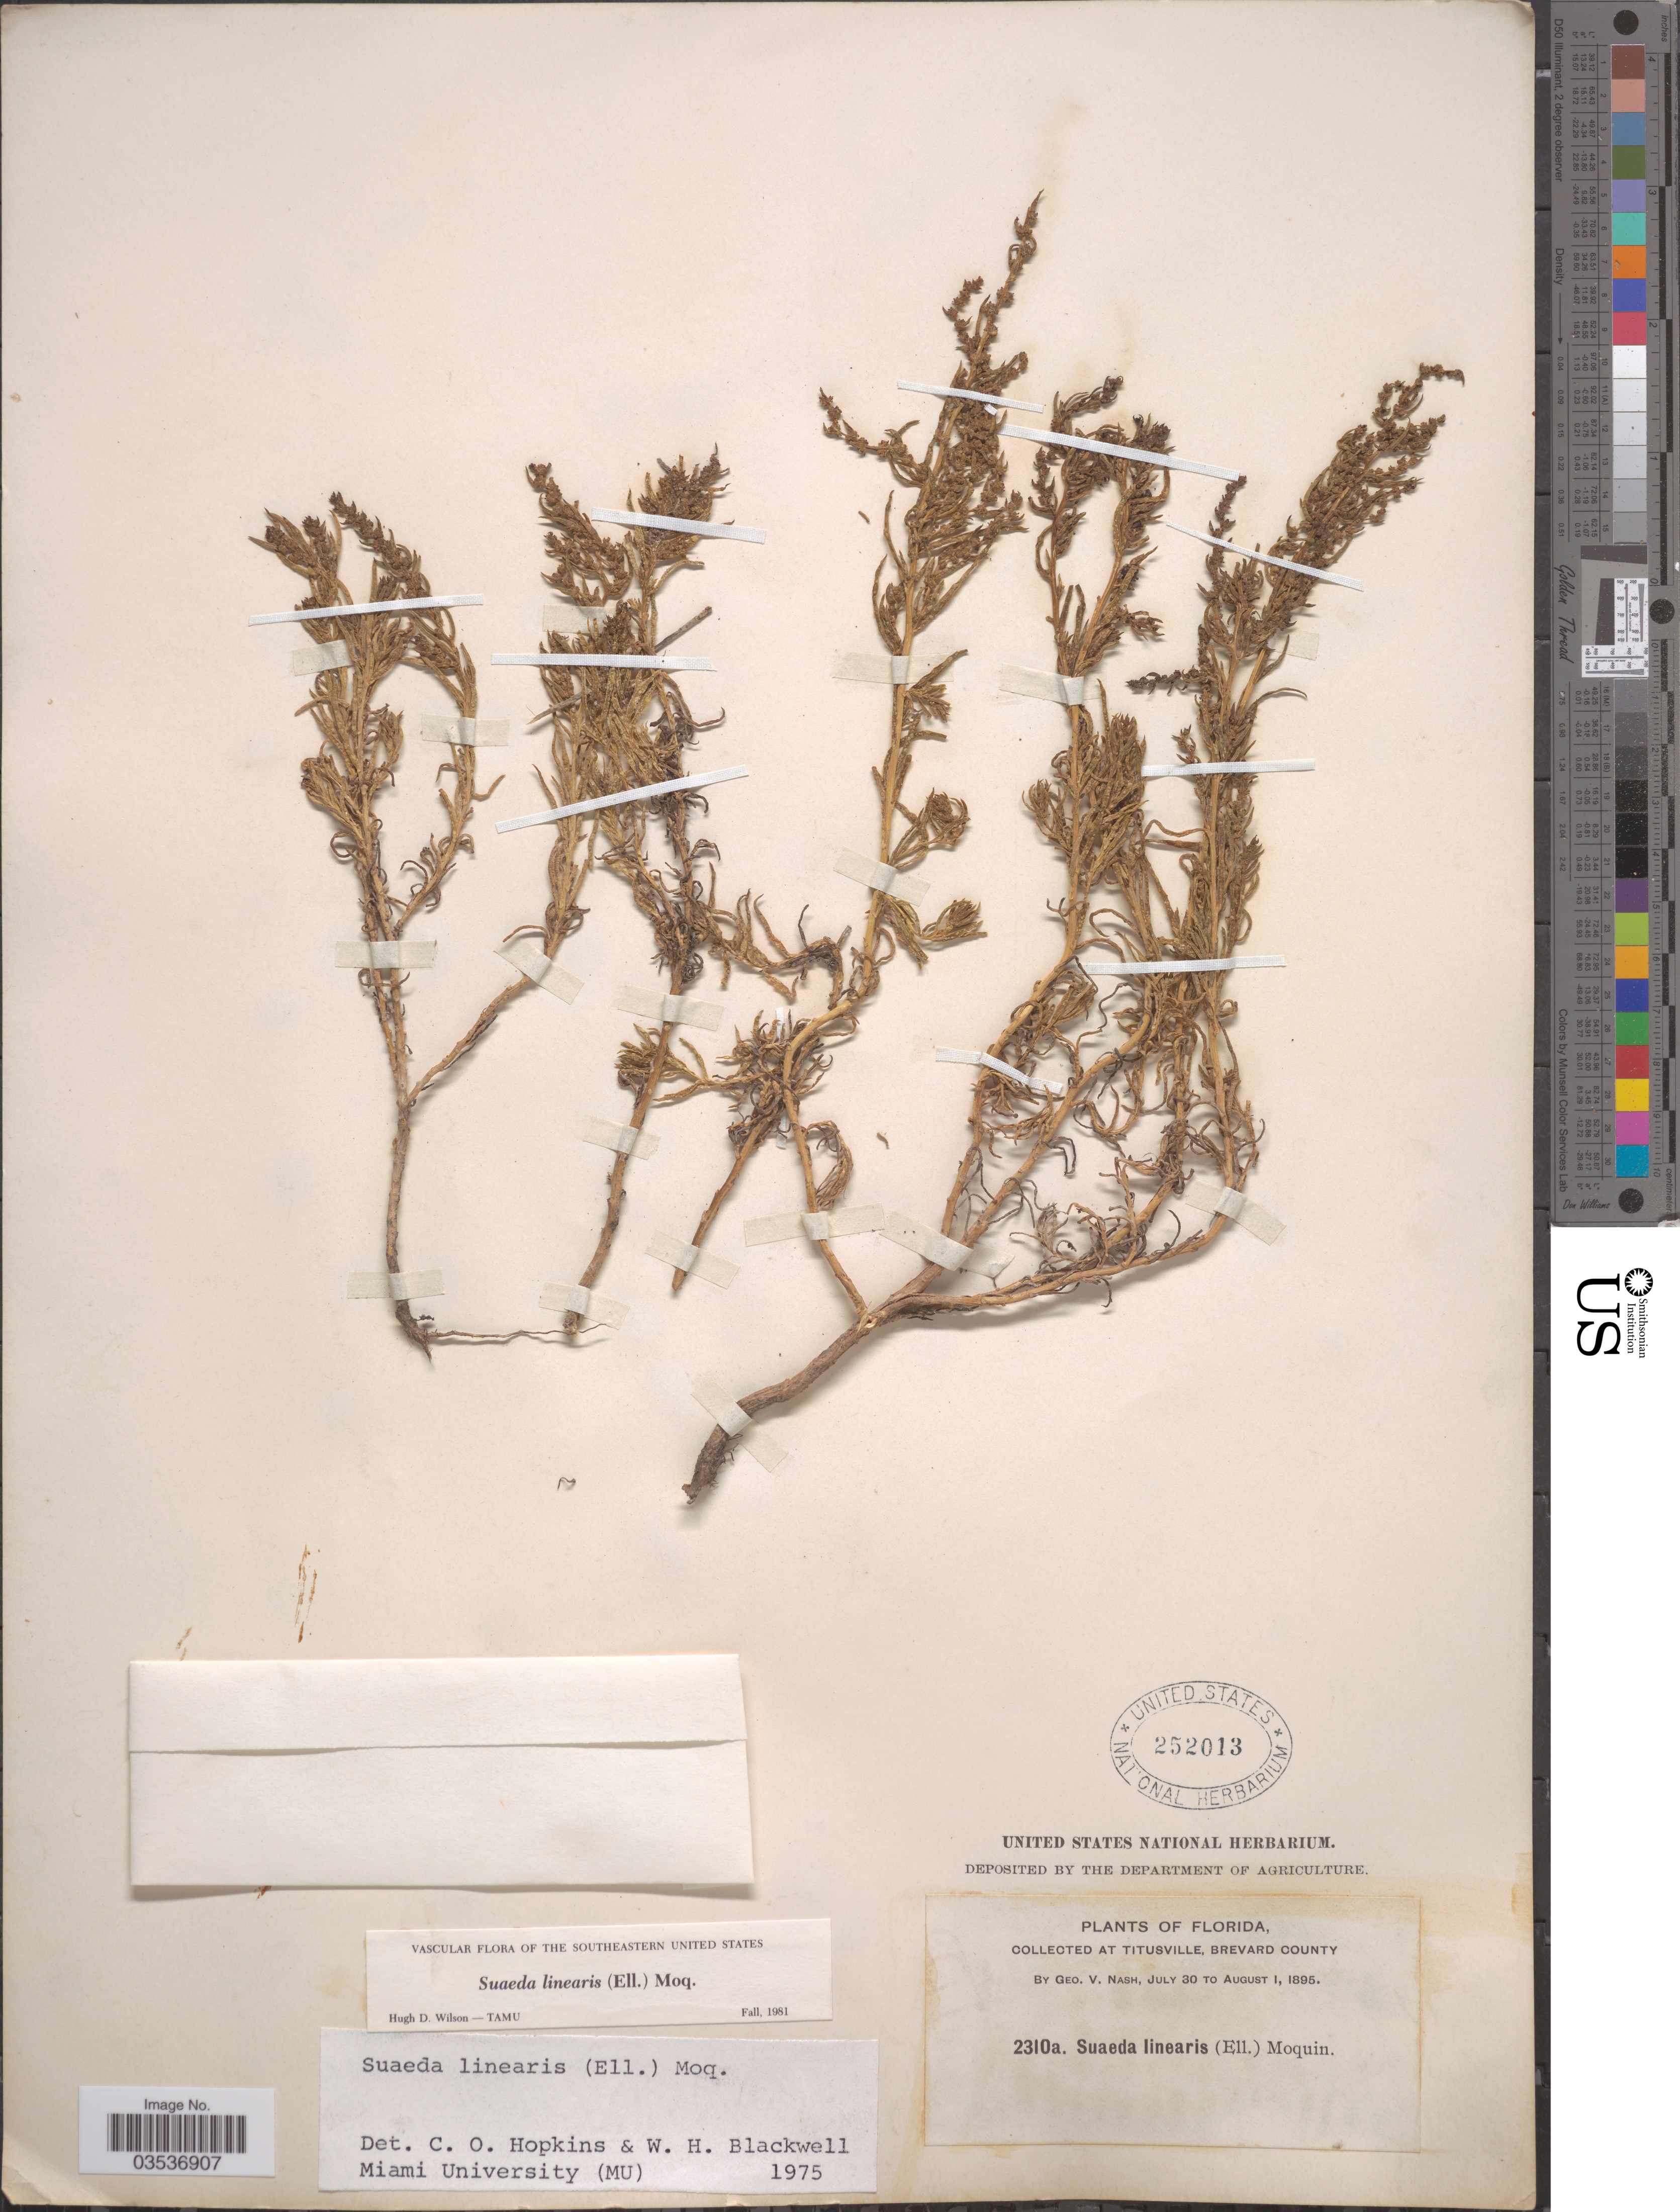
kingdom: Plantae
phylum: Tracheophyta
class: Magnoliopsida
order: Caryophyllales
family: Amaranthaceae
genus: Dondia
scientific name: Dondia linearis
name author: (Elliott) A. Heller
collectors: G. V. Nash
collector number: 2310a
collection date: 1895-07-30/1895-08-01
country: United States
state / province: Florida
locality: At Titusville, Brevard County.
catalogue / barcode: US 252013